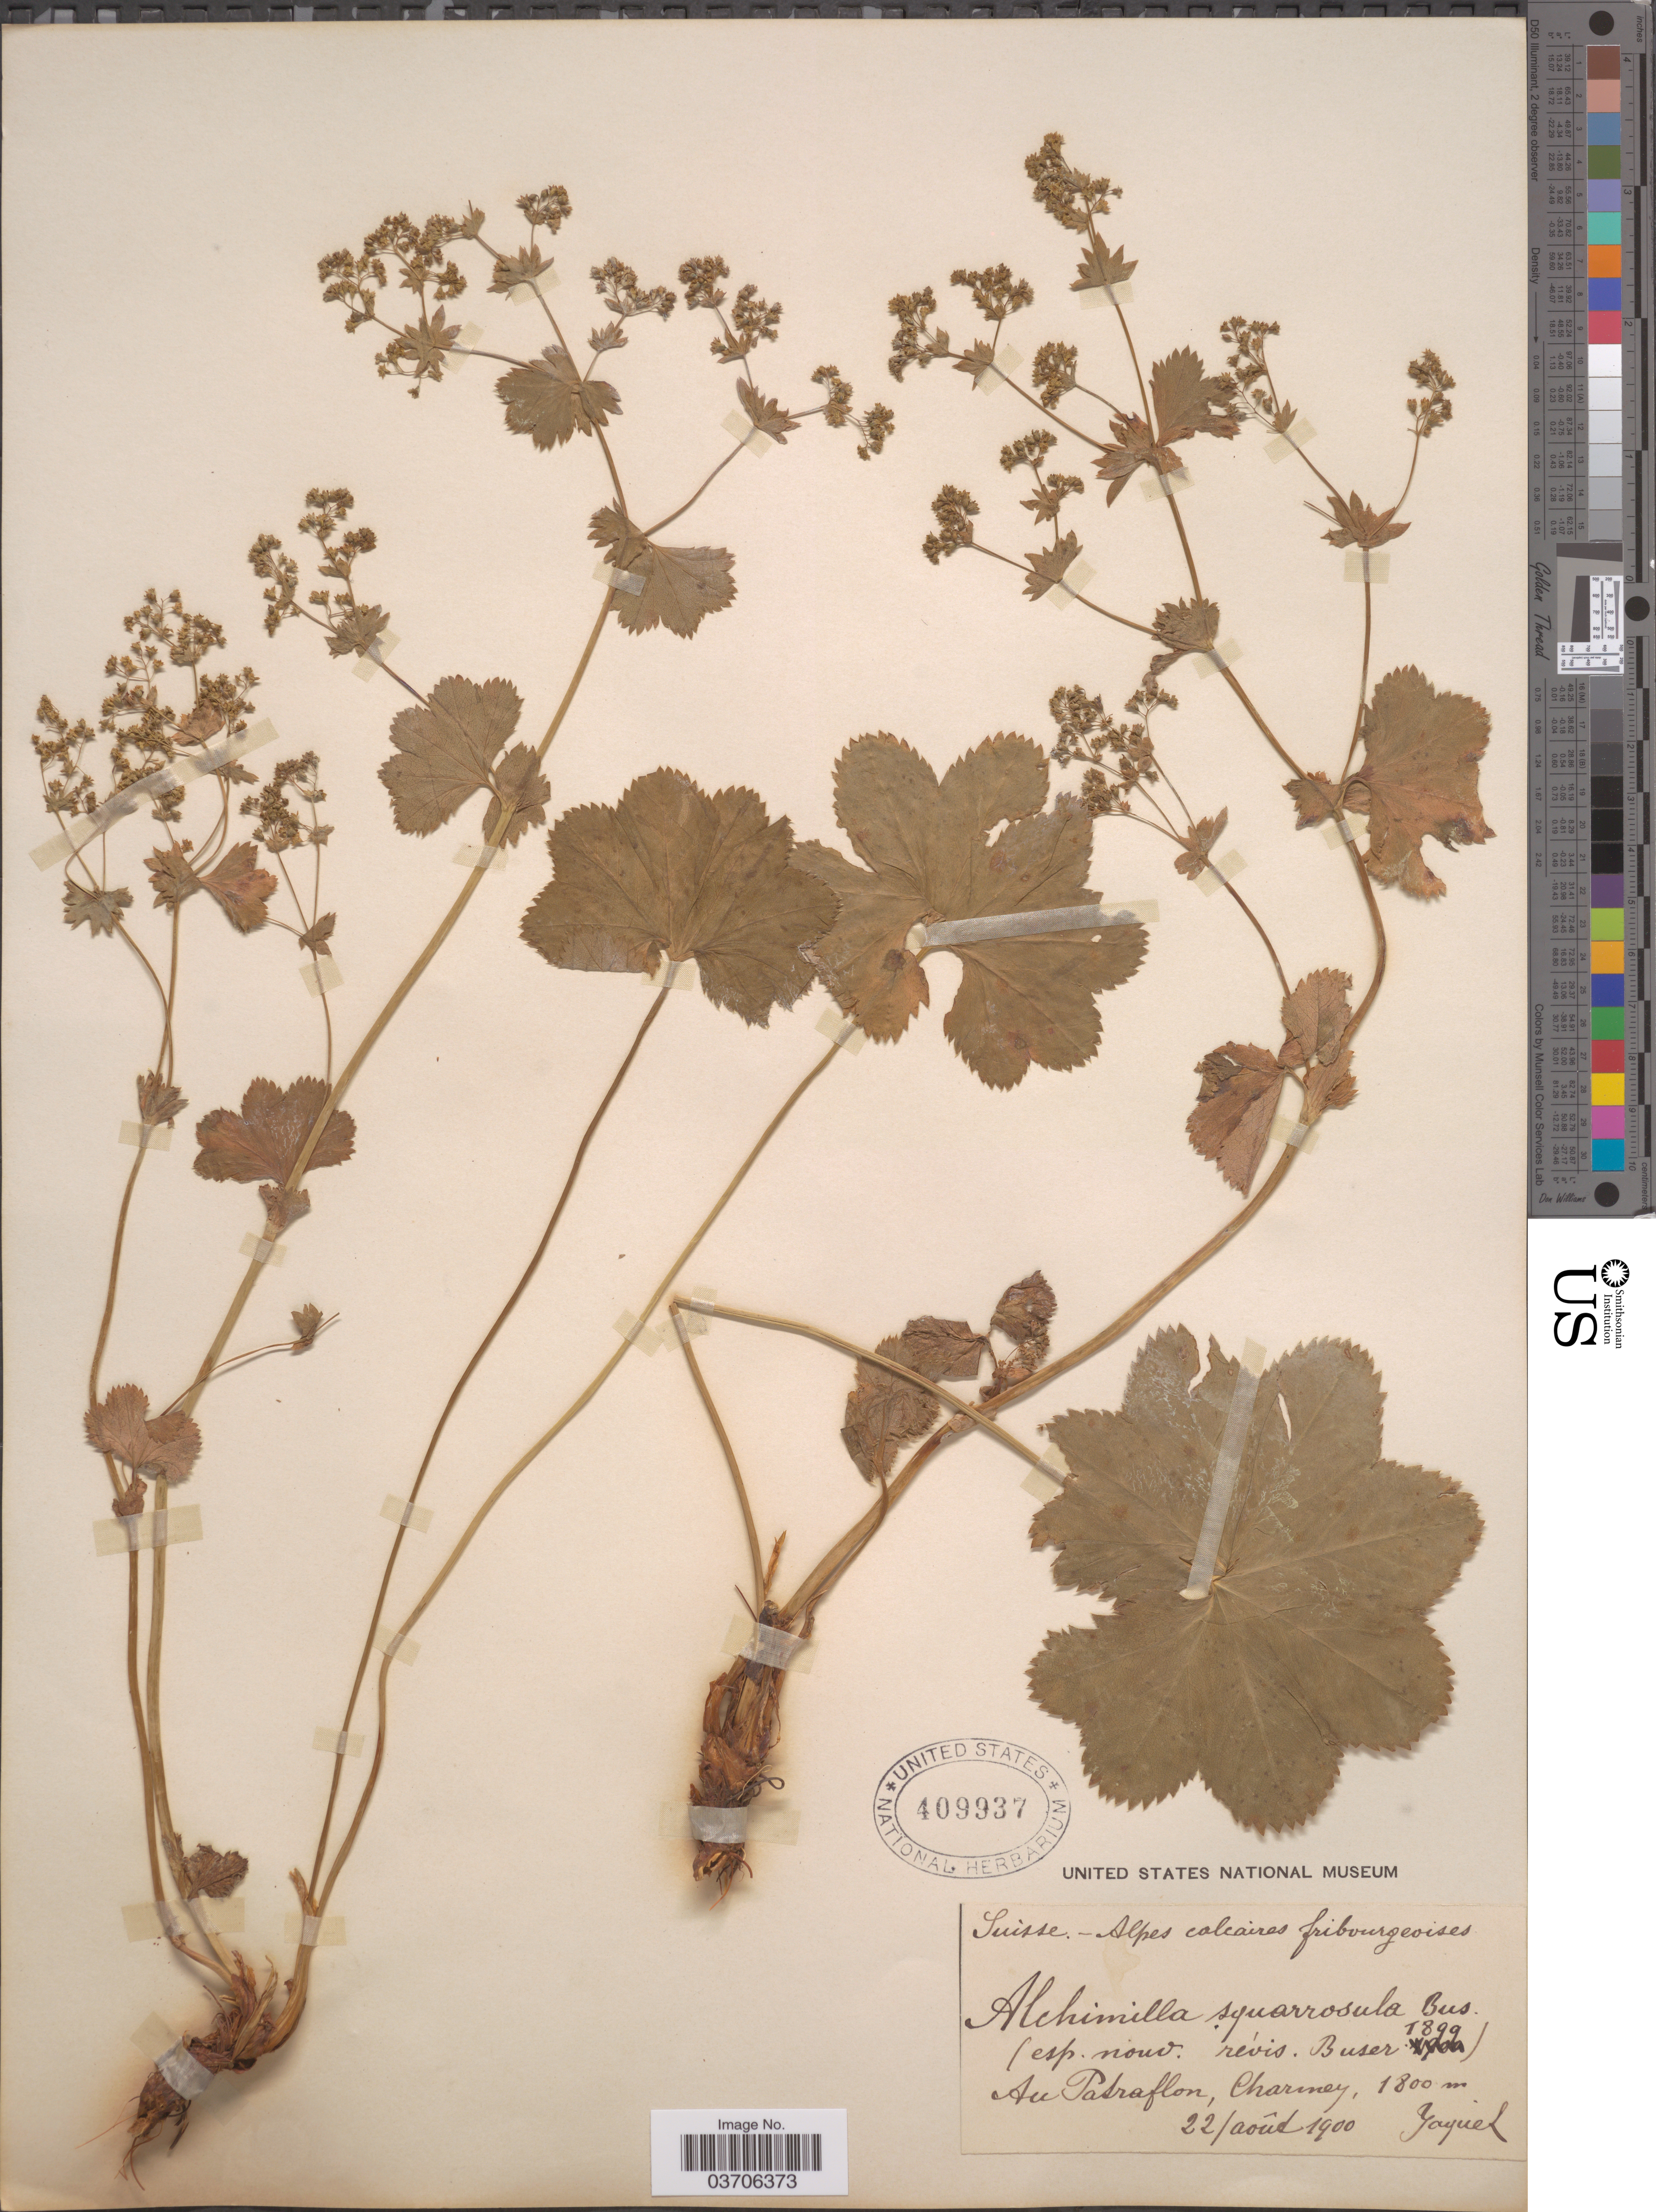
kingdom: Plantae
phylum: Tracheophyta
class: Magnoliopsida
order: Rosales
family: Rosaceae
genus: Alchemilla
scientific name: Alchemilla squarrosula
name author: Buser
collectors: -. Jaquet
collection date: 1900-08-22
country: Switzerland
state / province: Fribourg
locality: Suisse- Alpes calc. fribourgeoises. Au Patraflon, Charmey.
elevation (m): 1800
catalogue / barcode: US 409937